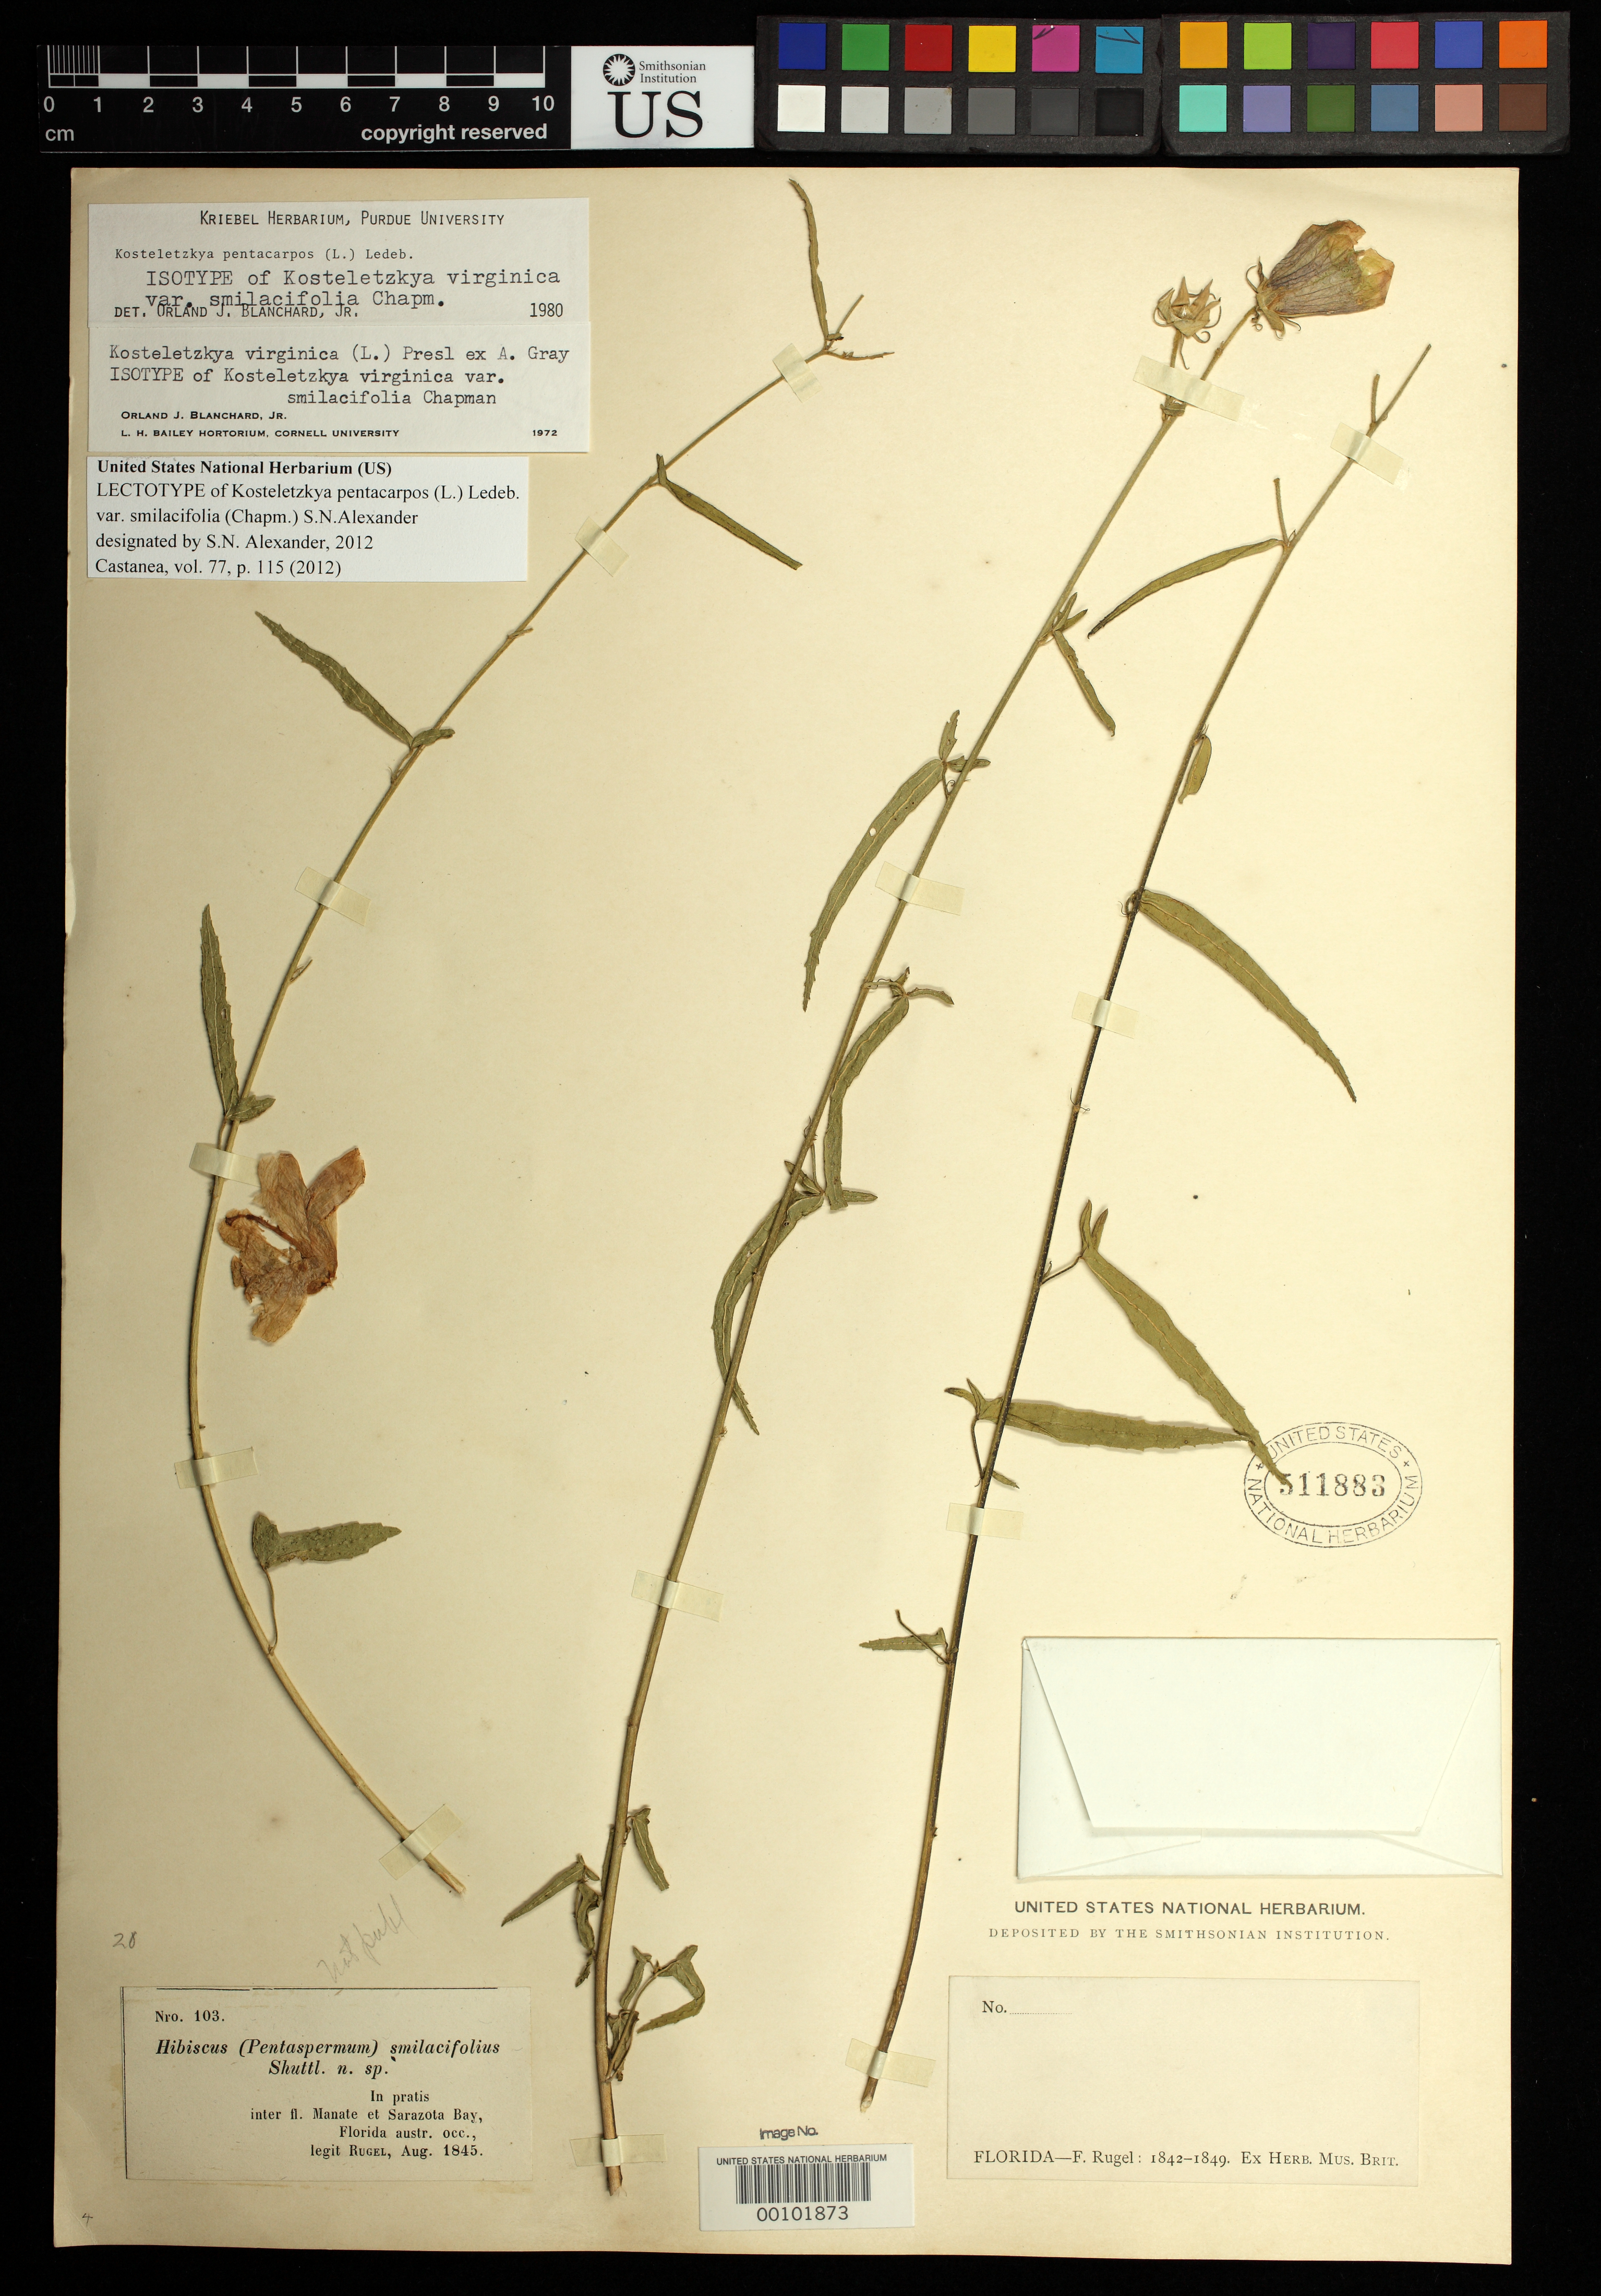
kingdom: Plantae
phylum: Tracheophyta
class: Magnoliopsida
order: Malvales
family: Malvaceae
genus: Kosteletzkya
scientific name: Kosteletzkya virginica var. smilacifolia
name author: Chapm.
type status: Lectotype; Type Collection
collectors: F. Rugel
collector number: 103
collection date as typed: Aug 1845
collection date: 1845-08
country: United States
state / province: Florida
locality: In pratis inter fl. Manate et Sarazota Bay, Florida austr. occ.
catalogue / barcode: US 511883